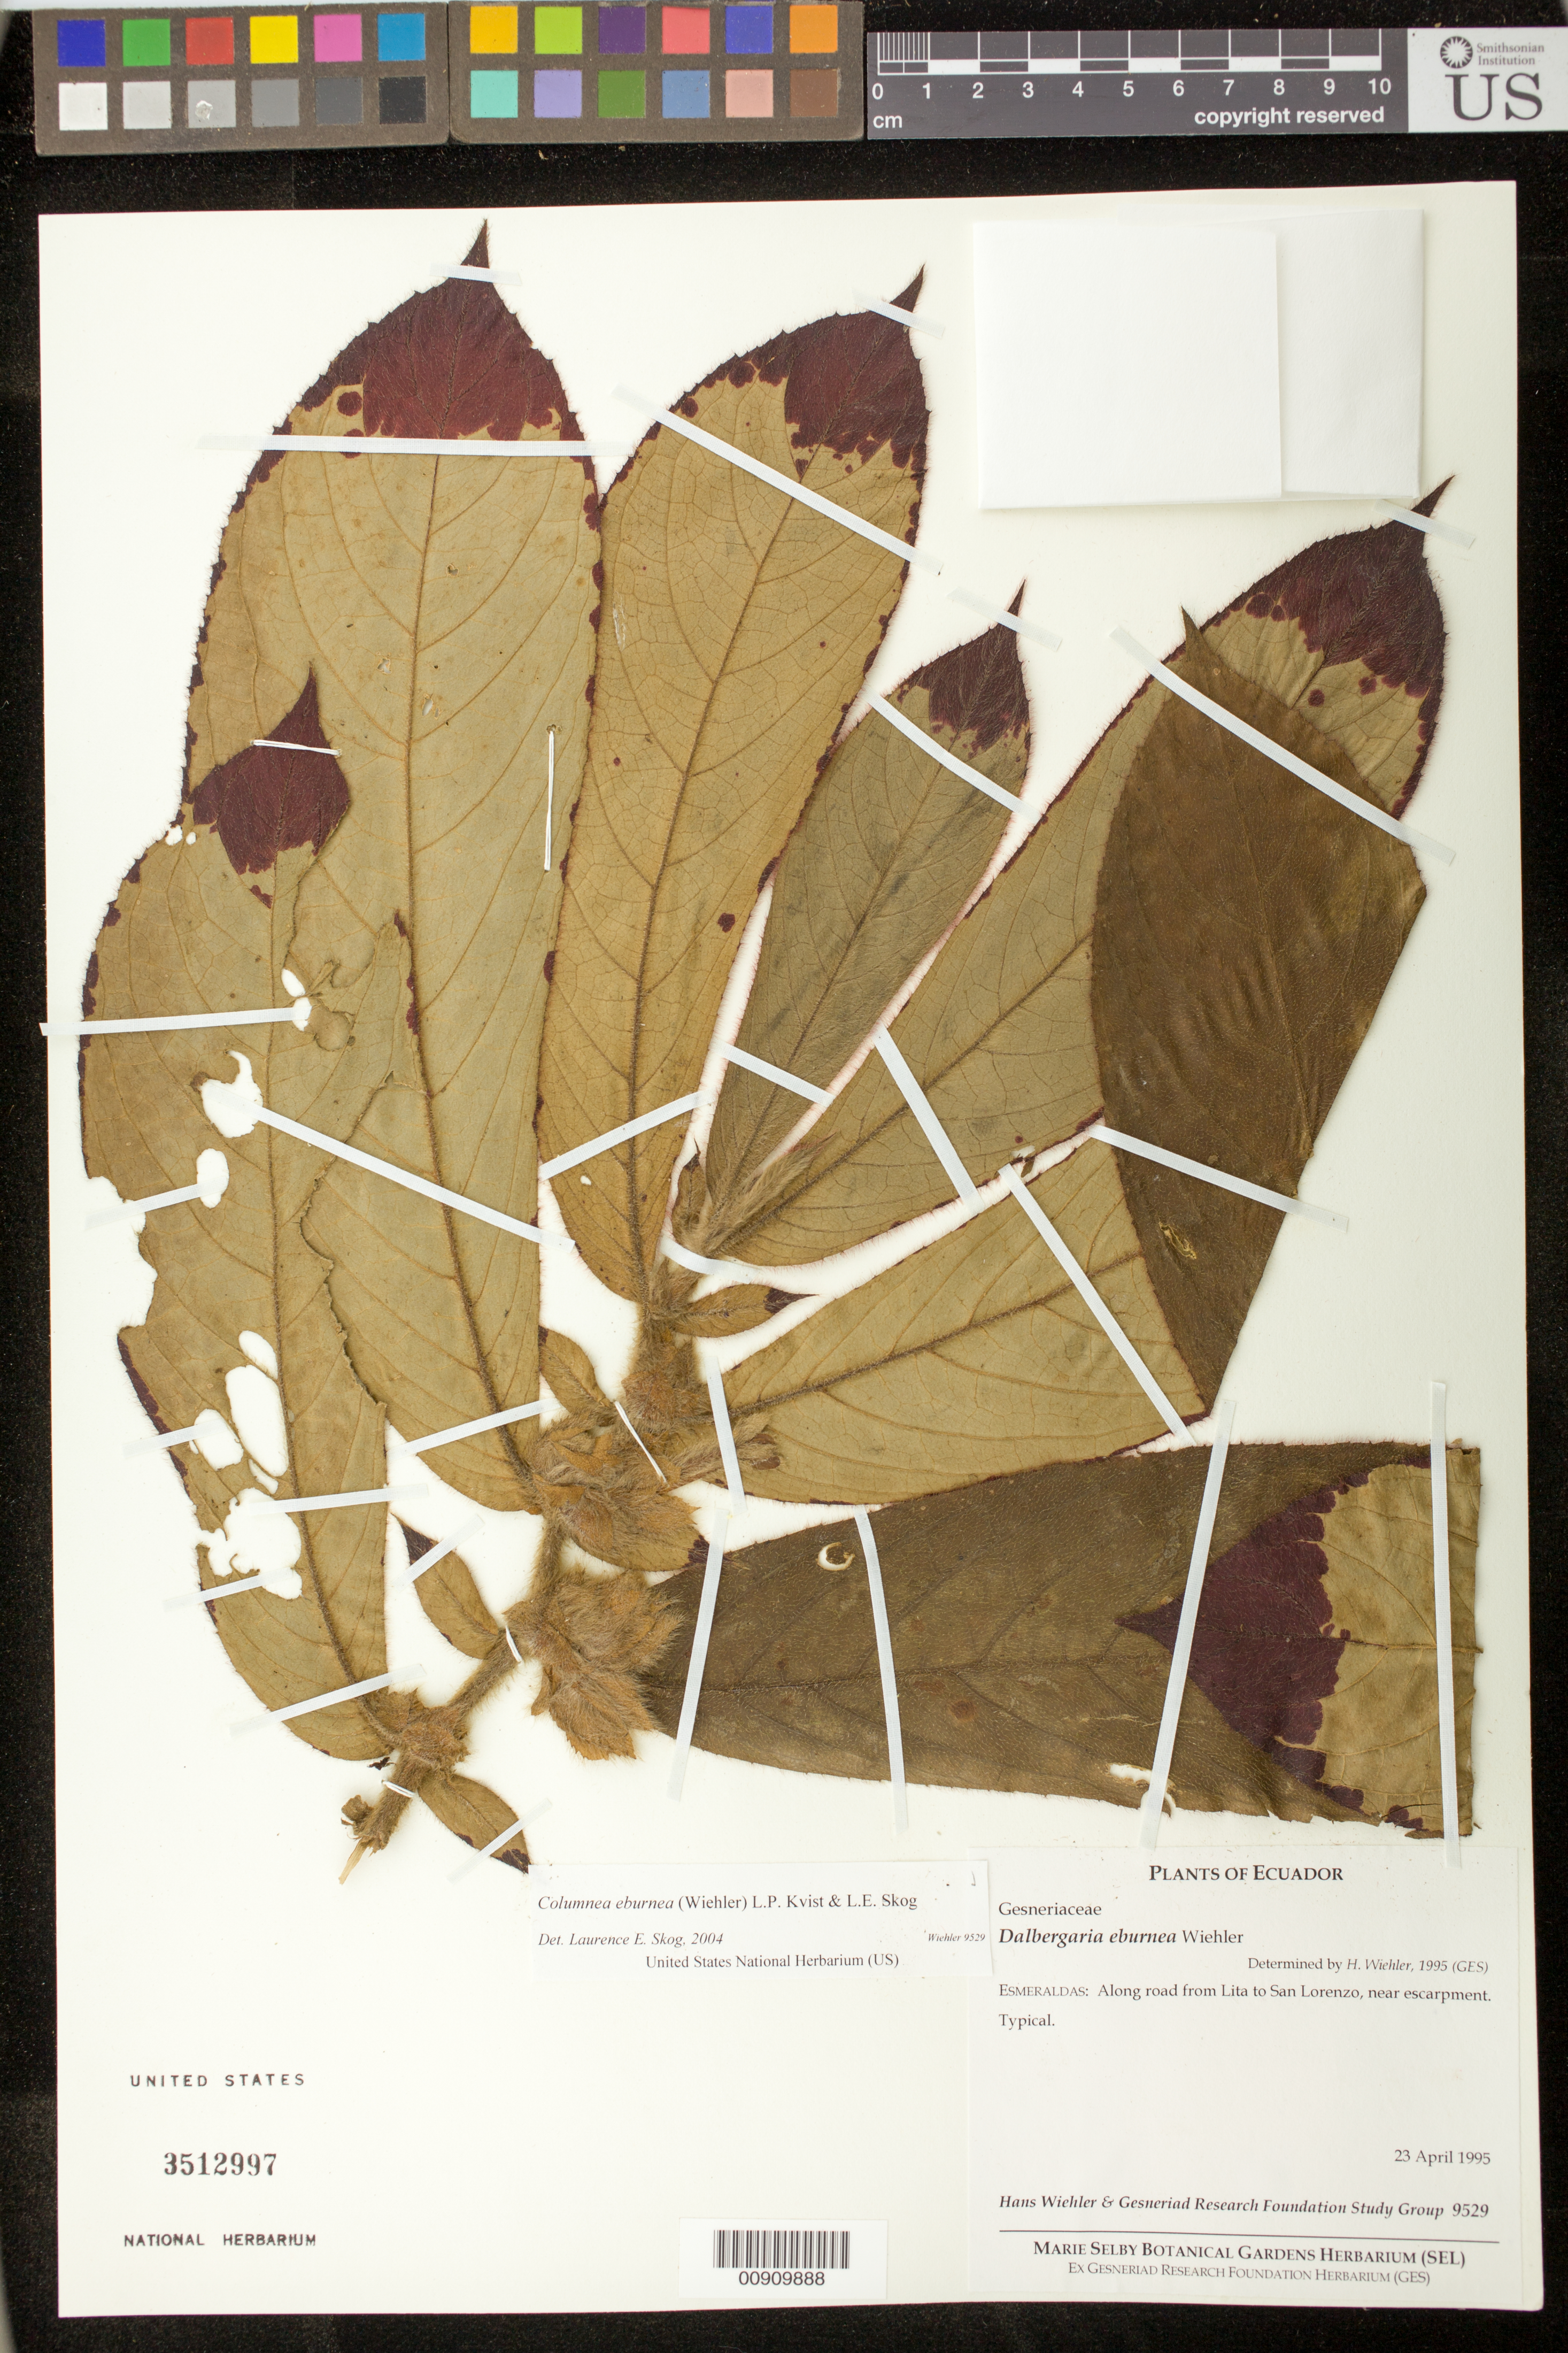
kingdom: Plantae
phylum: Tracheophyta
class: Magnoliopsida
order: Lamiales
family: Gesneriaceae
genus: Columnea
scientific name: Columnea eburnea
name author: (Wiehler) L.P. Kvist & L.E. Skog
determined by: Skog, Laurence E.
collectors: H. J. Wiehler & GRF Study Group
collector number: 9529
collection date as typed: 23 Apr 1995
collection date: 1995-04-23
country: Ecuador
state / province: Esmeraldas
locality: Esmeraldas: along road from Lita to San Lorenzo, near escarpment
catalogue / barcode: US 3512997